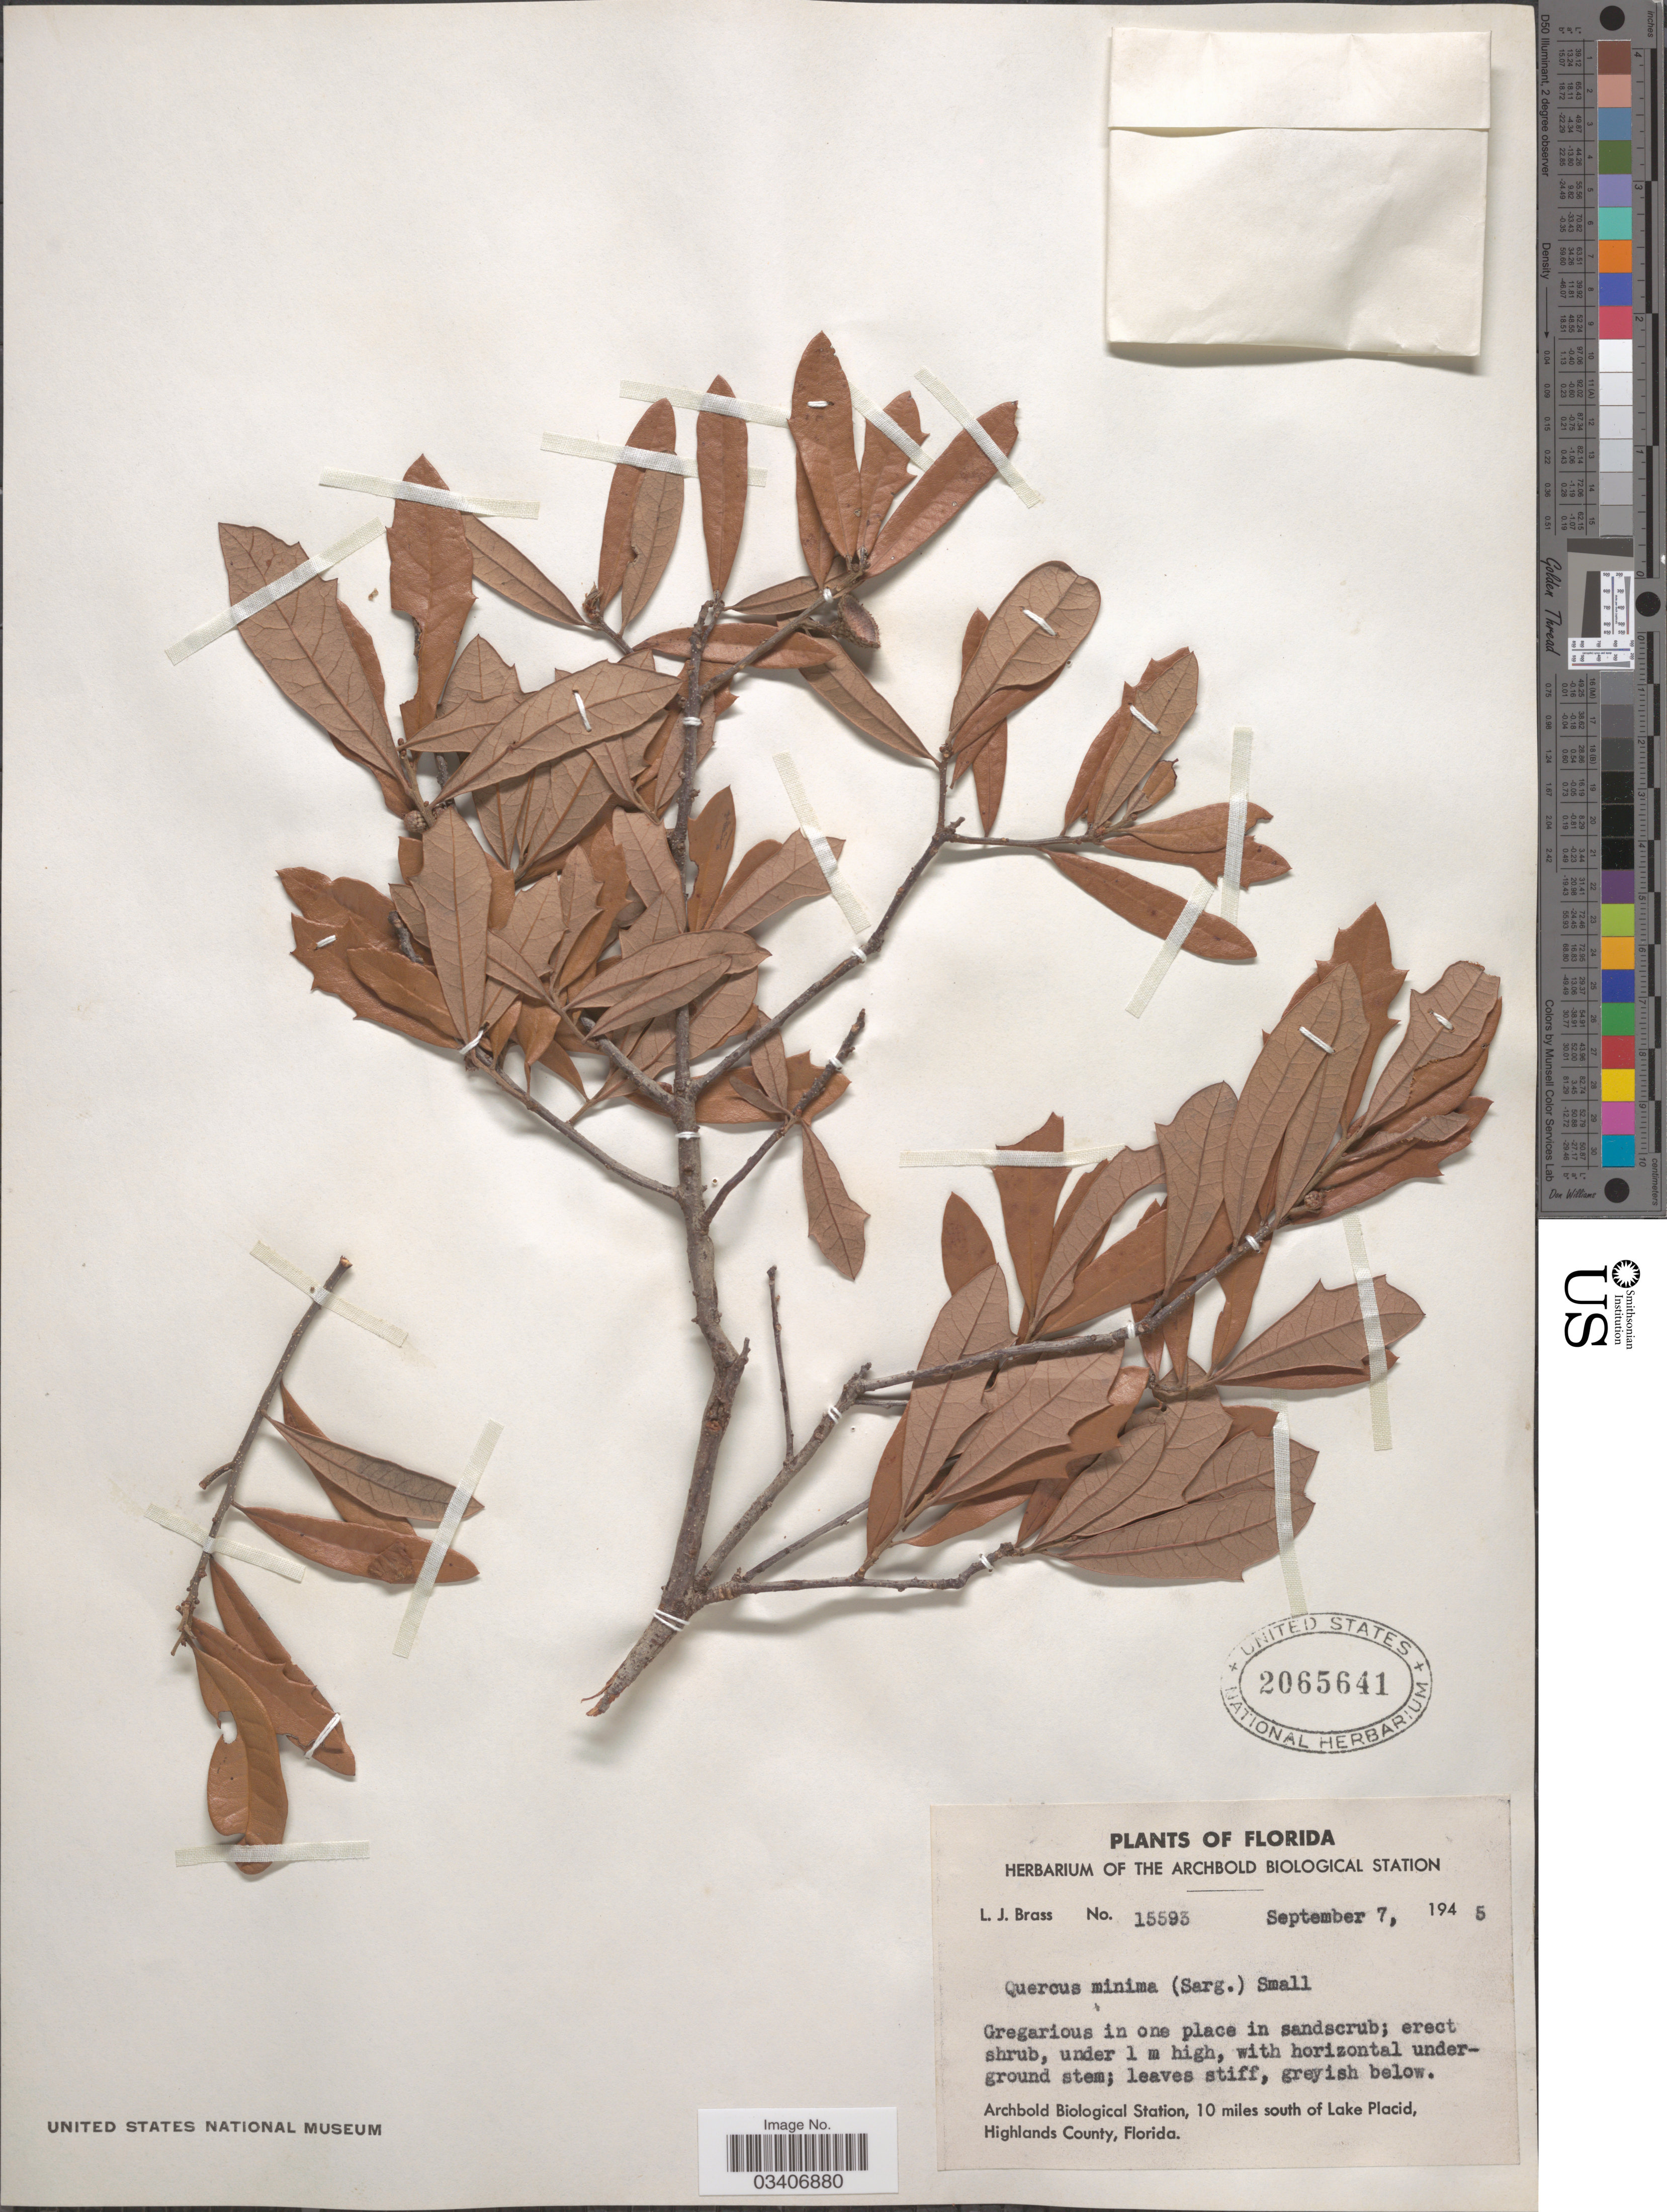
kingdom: Plantae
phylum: Tracheophyta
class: Magnoliopsida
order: Fagales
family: Fagaceae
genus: Quercus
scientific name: Quercus minima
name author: (Sarg.) Small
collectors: L. J. Brass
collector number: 15593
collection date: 1945-09-07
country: United States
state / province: Florida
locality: Archbold Biological Station, 10 miles south of Lake Placid, Highlands County.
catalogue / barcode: US 2065641